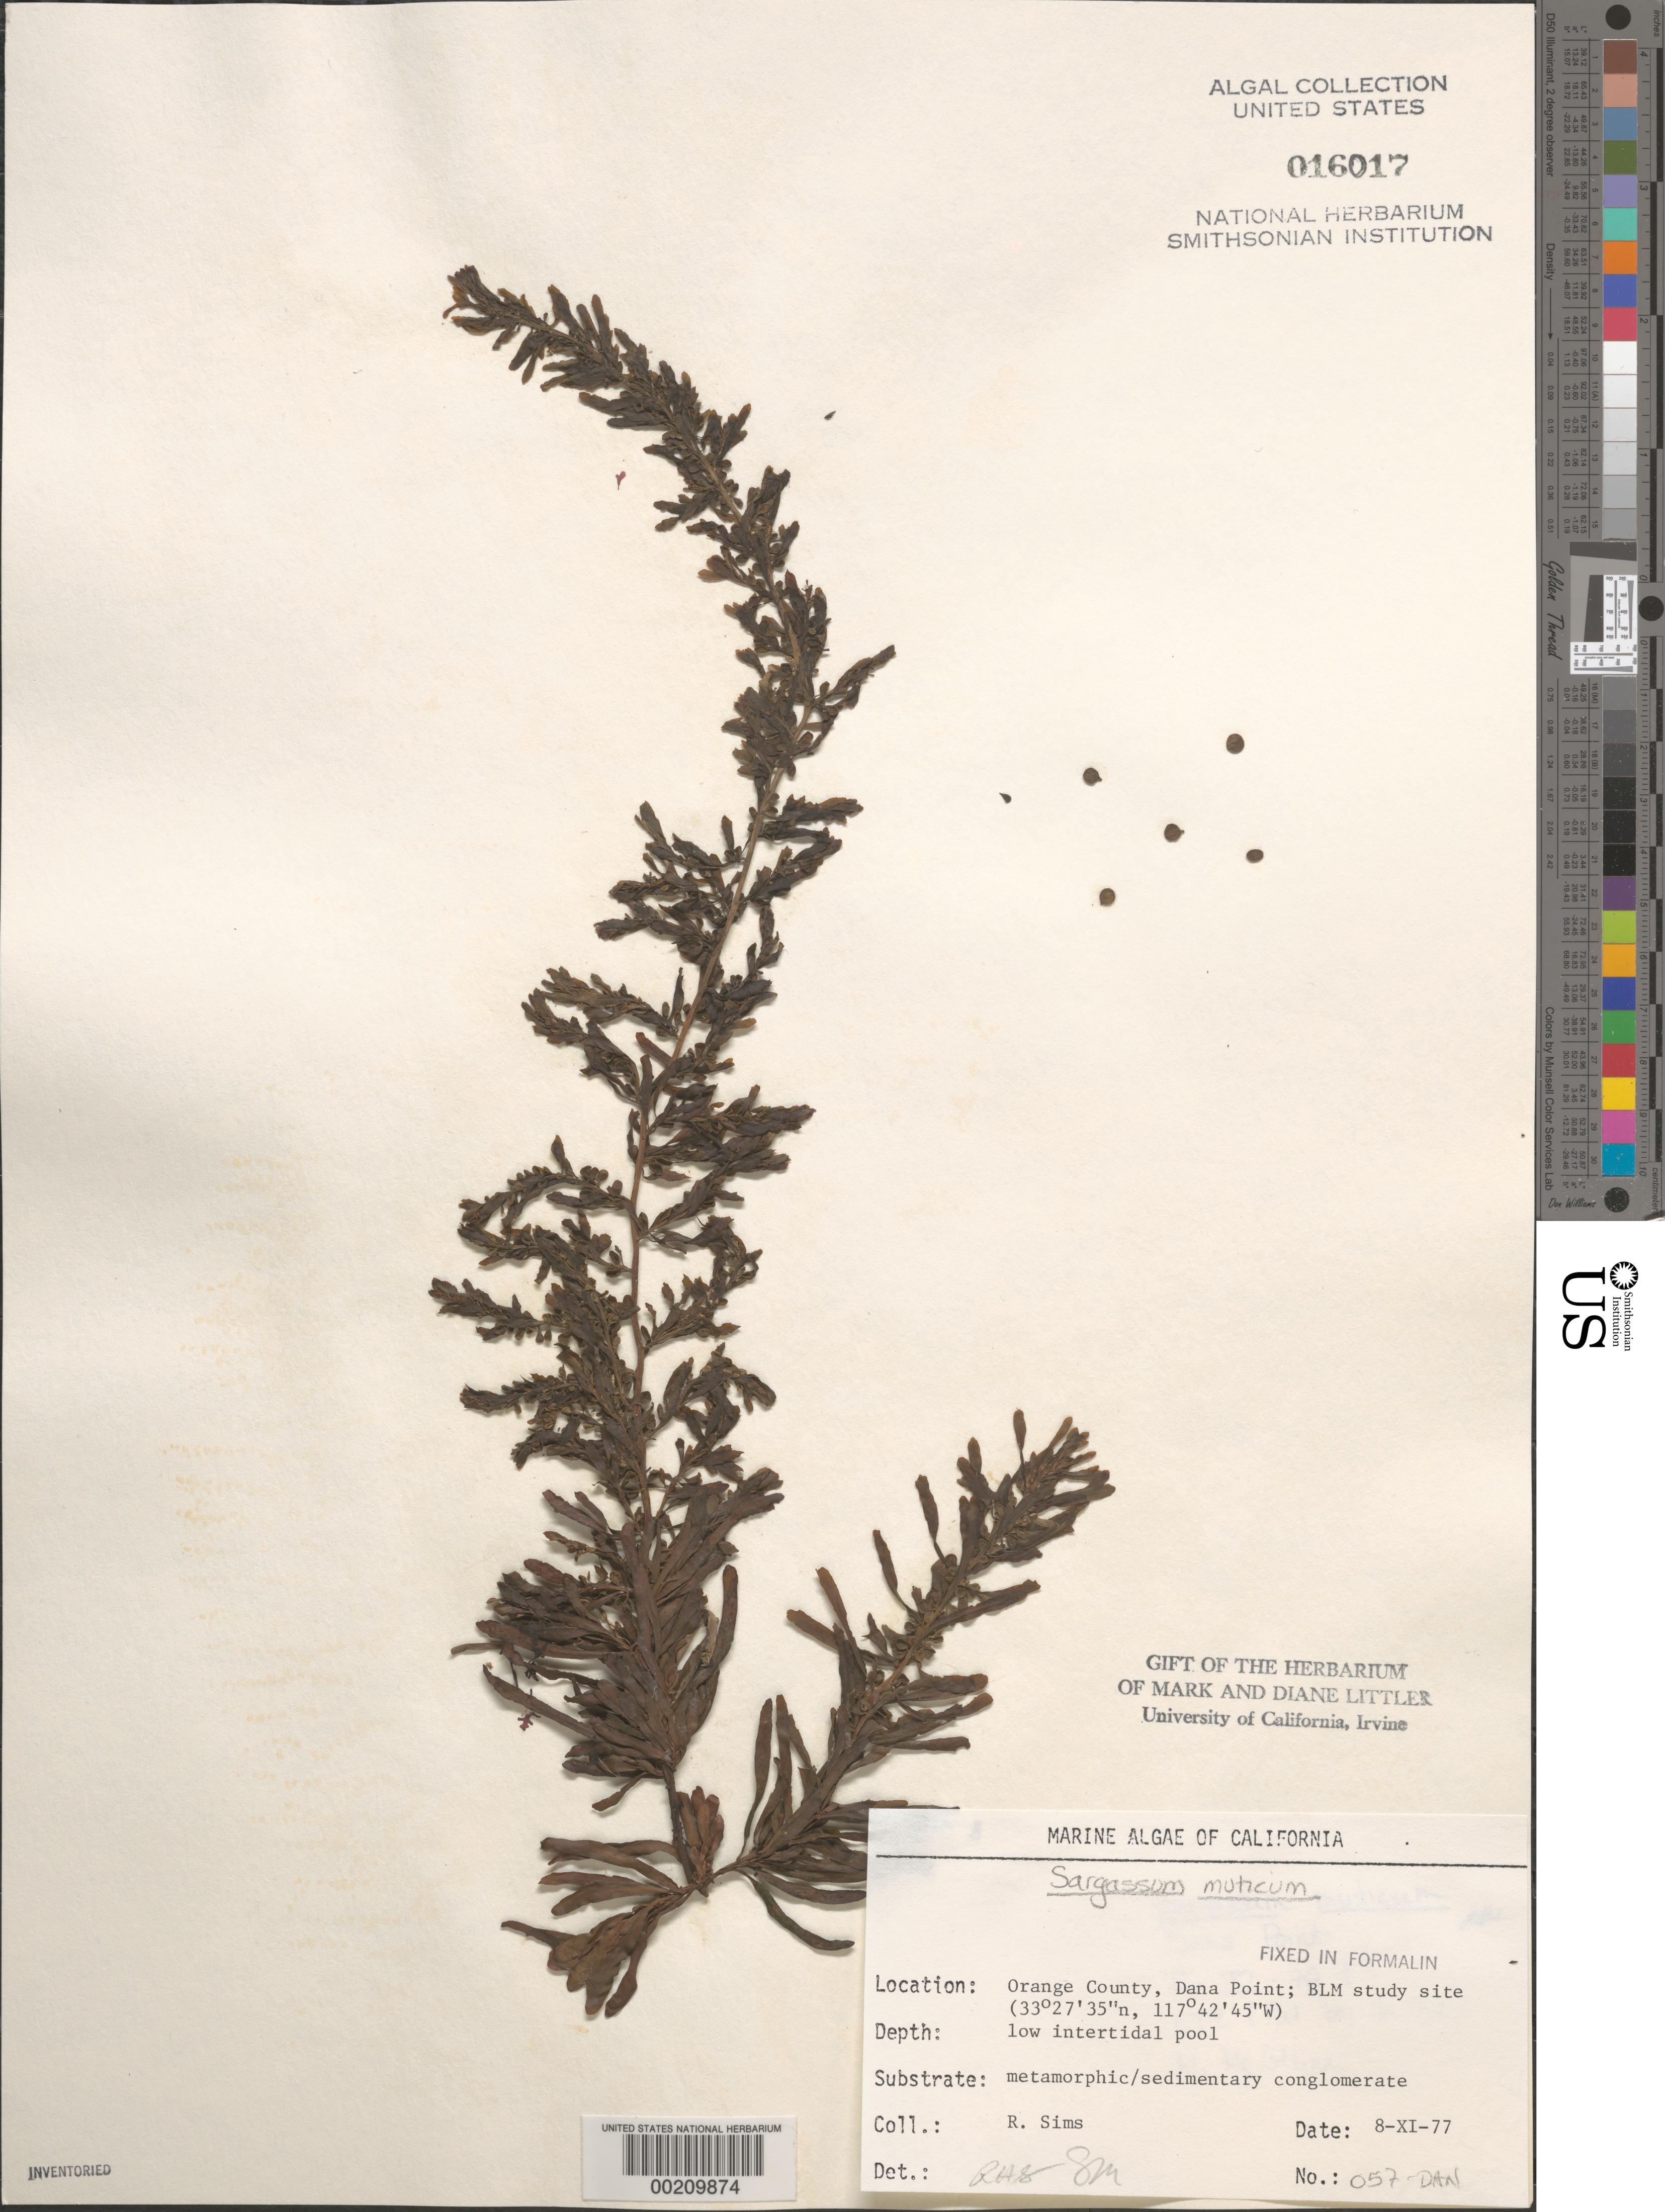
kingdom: Chromista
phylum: Ochrophyta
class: Phaeophyceae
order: Fucales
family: Sargassaceae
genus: Sargassum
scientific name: Sargassum muticum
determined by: Sims, Robert H.; Murray, S. N.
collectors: R. H. Sims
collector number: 057-dan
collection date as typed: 08 Nov 1977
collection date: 1977-11-08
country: United States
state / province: California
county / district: Orange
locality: Dana Point, 1 km north of marina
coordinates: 33 27'35"N, 117 42'45"W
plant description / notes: BLM-SOCALBIGHT Rocky Intertidal Survey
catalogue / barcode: US 16017